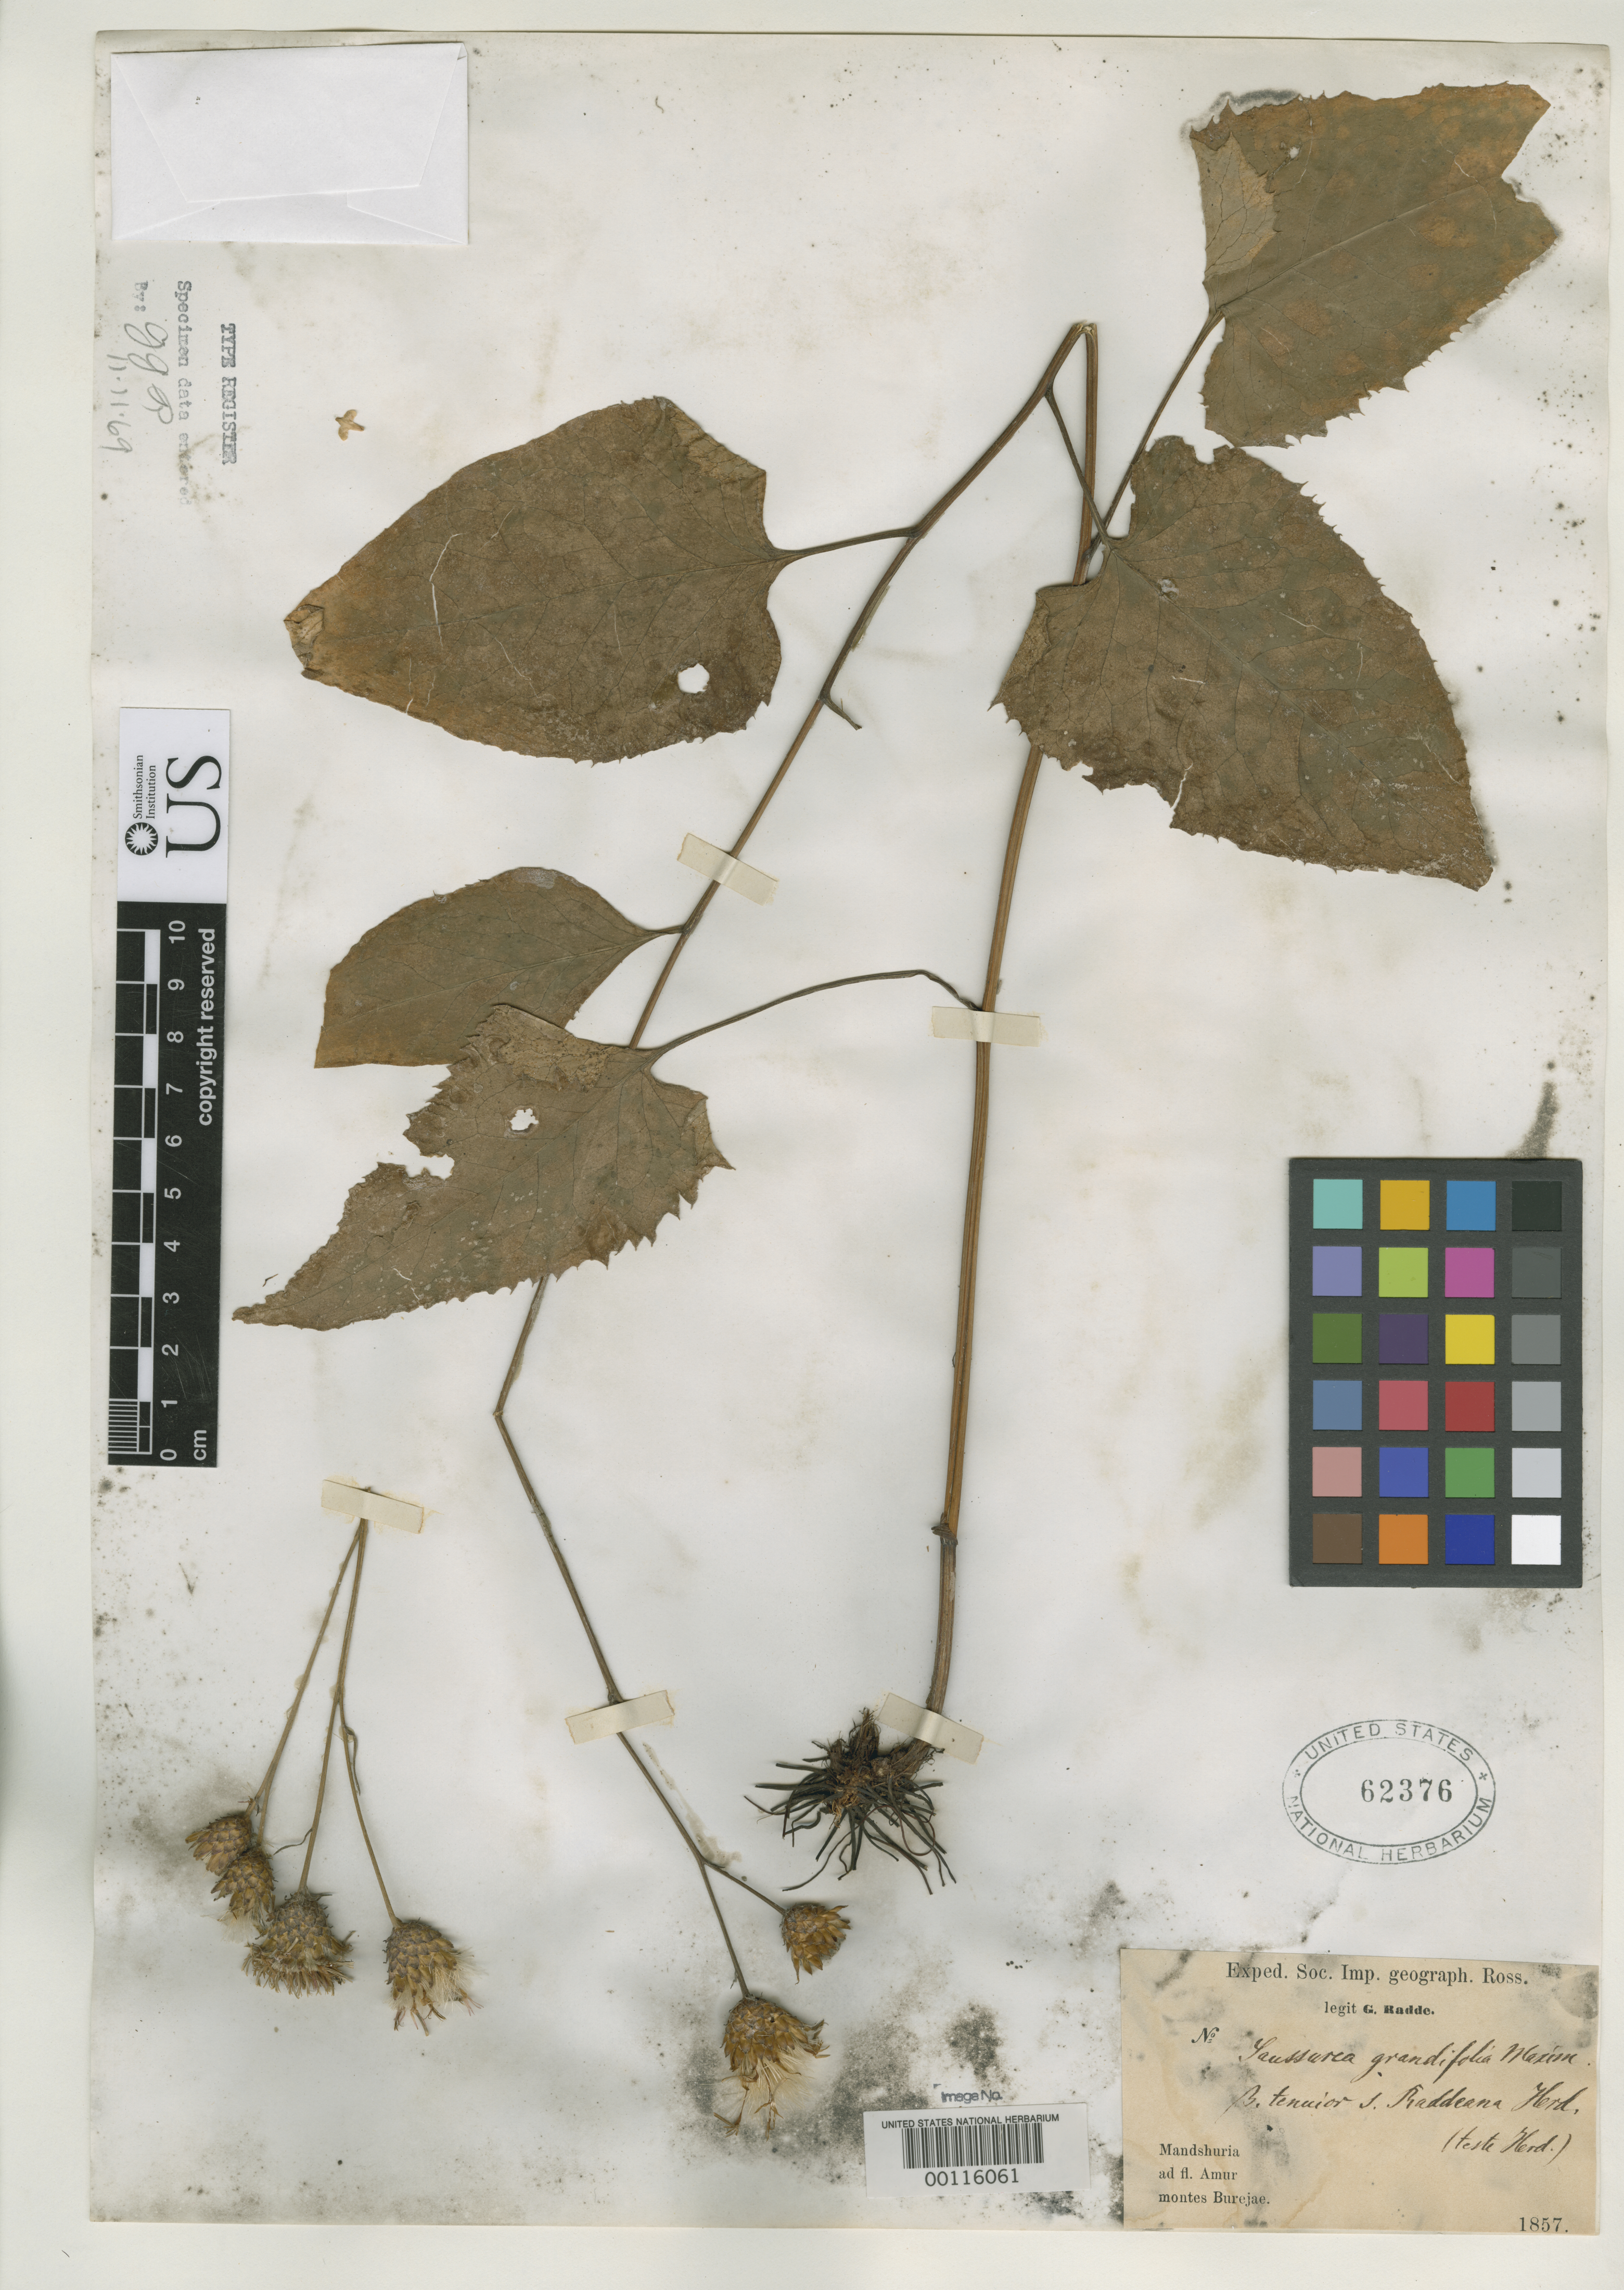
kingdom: Plantae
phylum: Tracheophyta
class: Magnoliopsida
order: Asterales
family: Asteraceae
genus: Saussurea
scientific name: Saussurea grandifolia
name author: Herder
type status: Type Collection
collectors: G. F. R. J. von Radde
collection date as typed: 1857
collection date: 1857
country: China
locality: Manchuria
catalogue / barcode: US 62376